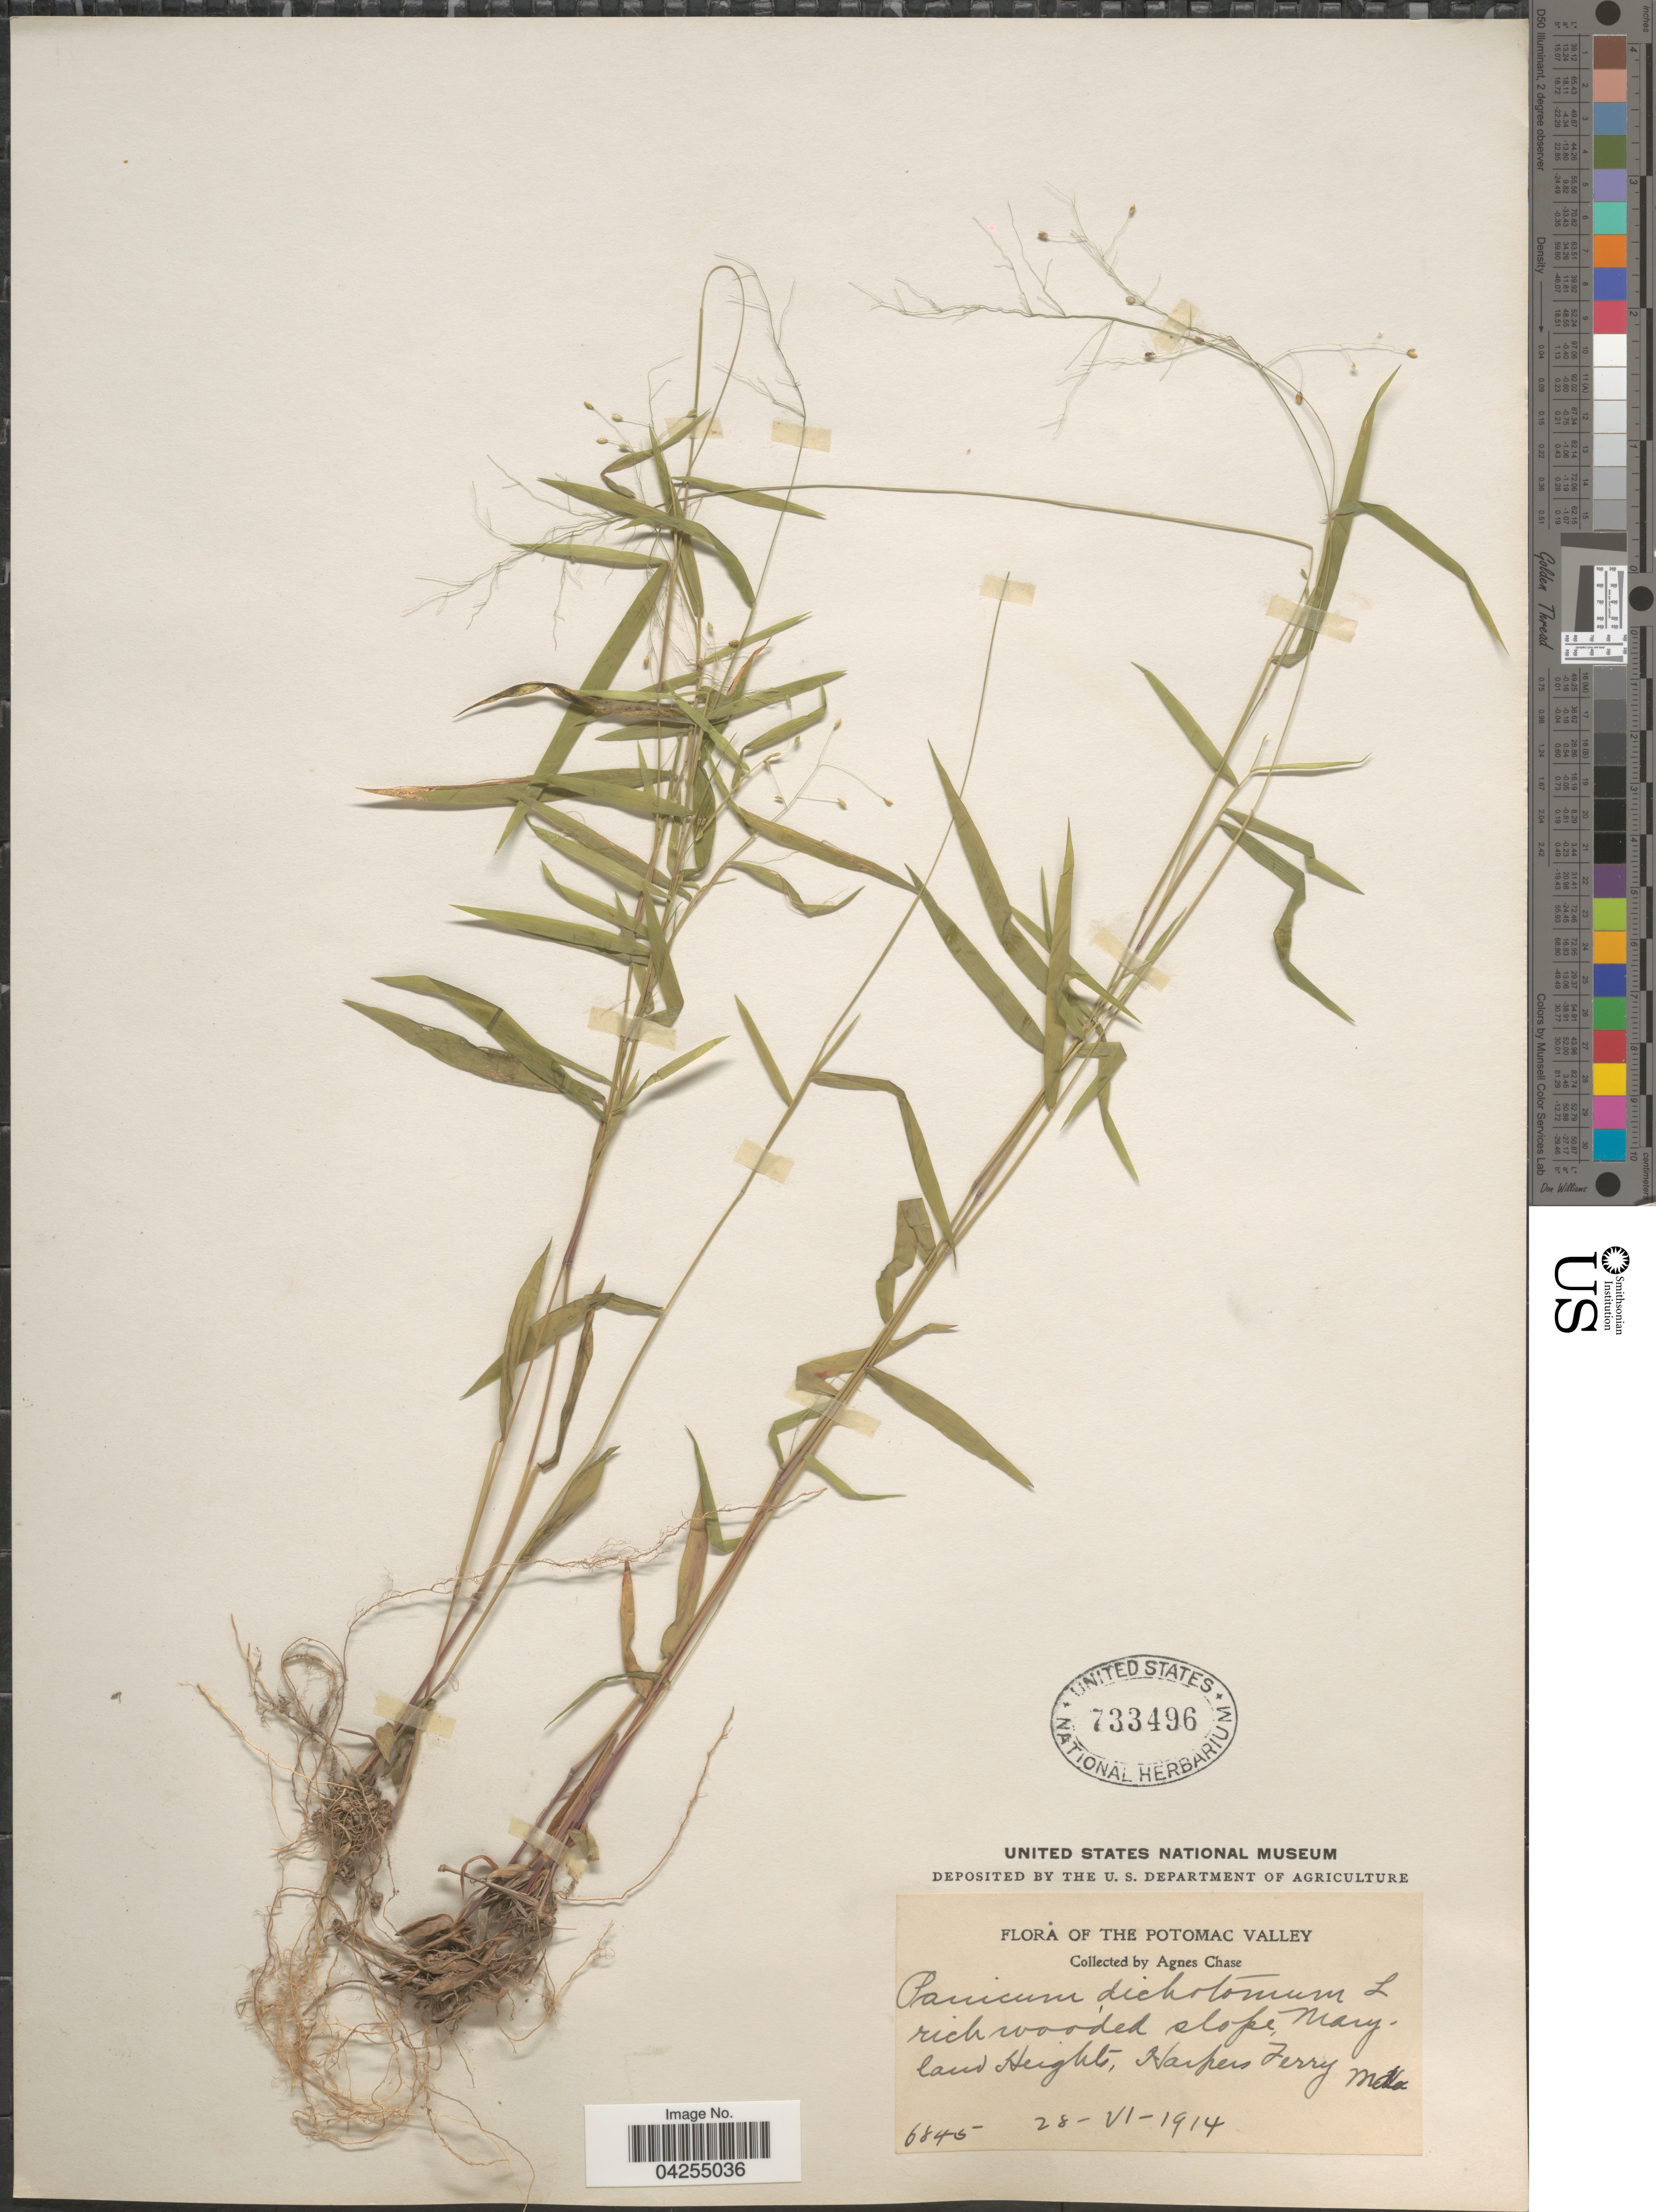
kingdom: Plantae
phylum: Tracheophyta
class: Liliopsida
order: Poales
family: Poaceae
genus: Dichanthelium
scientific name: Dichanthelium dichotomum var. dichotomum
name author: (L.) Gould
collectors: A. Chase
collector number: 6845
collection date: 1914-06-28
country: United States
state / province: West Virginia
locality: Potomac Valley. Rich wooded slope, land Heights, Harpers Ferry.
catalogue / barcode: US 733496